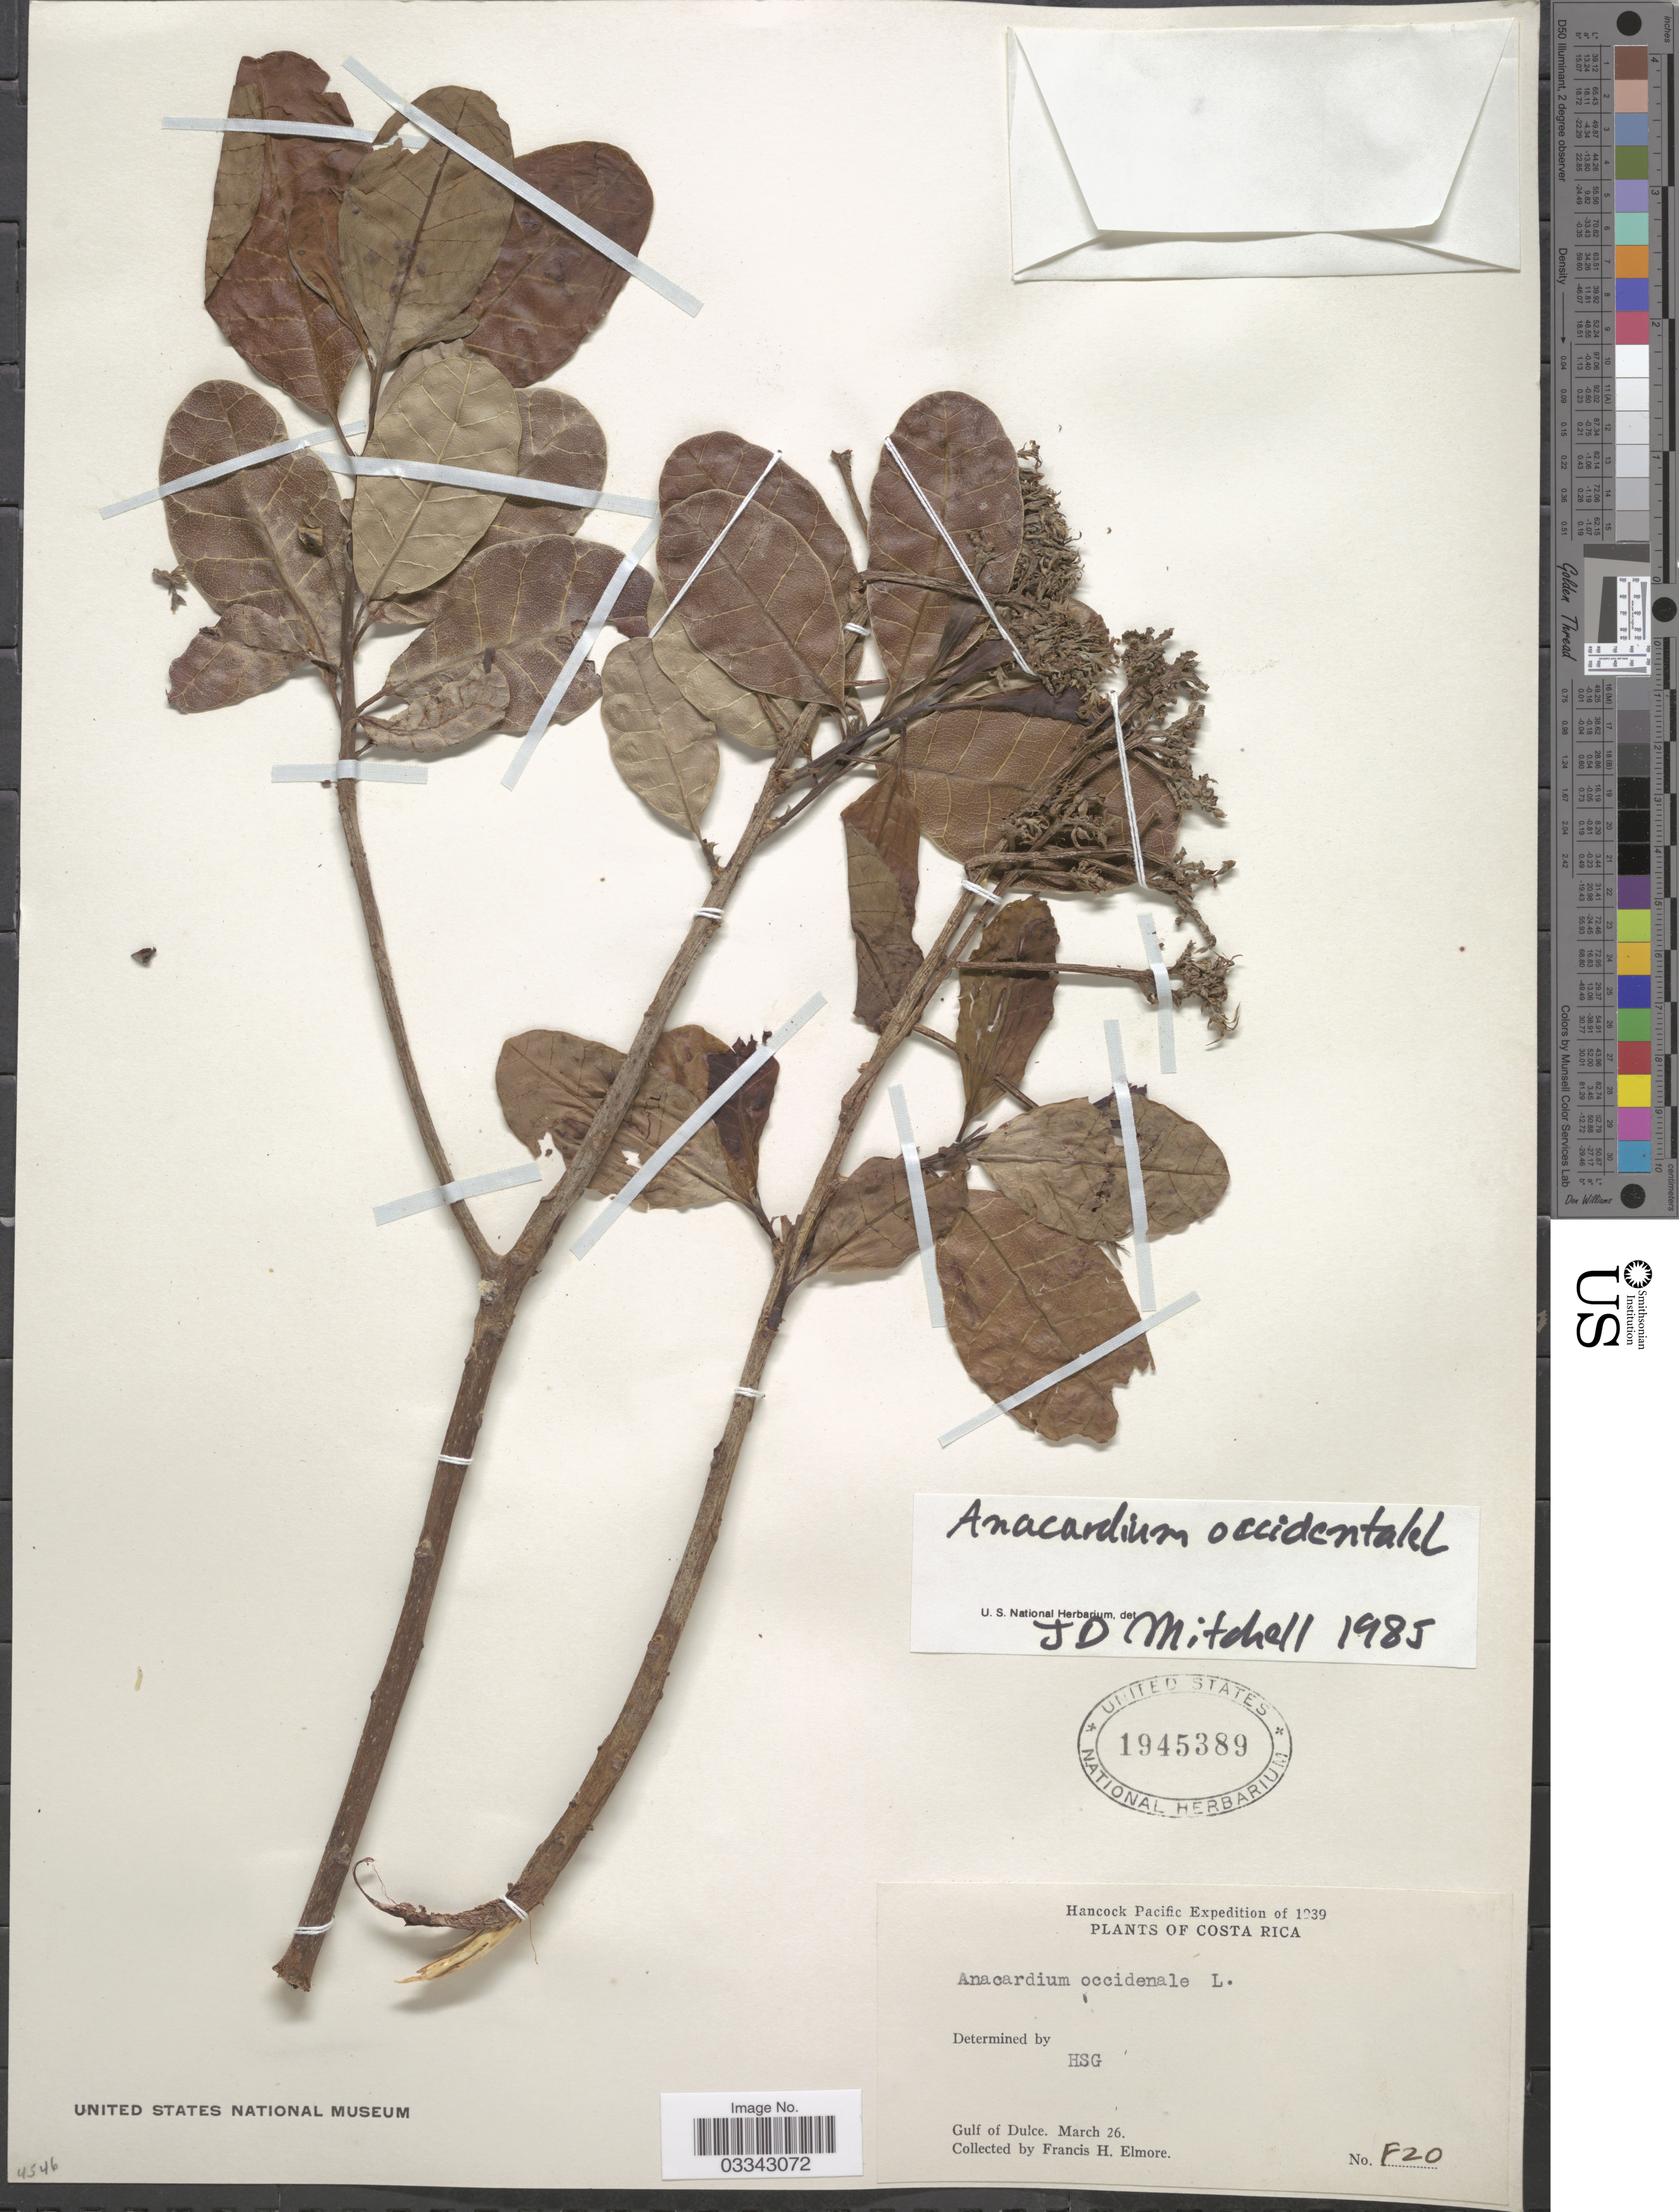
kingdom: Plantae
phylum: Tracheophyta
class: Magnoliopsida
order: Sapindales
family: Anacardiaceae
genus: Anacardium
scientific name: Anacardium occidentale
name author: L.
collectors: F. H. Elmore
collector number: F20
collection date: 1939-03-26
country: Costa Rica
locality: Gulf of Dulce.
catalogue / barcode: US 1945389